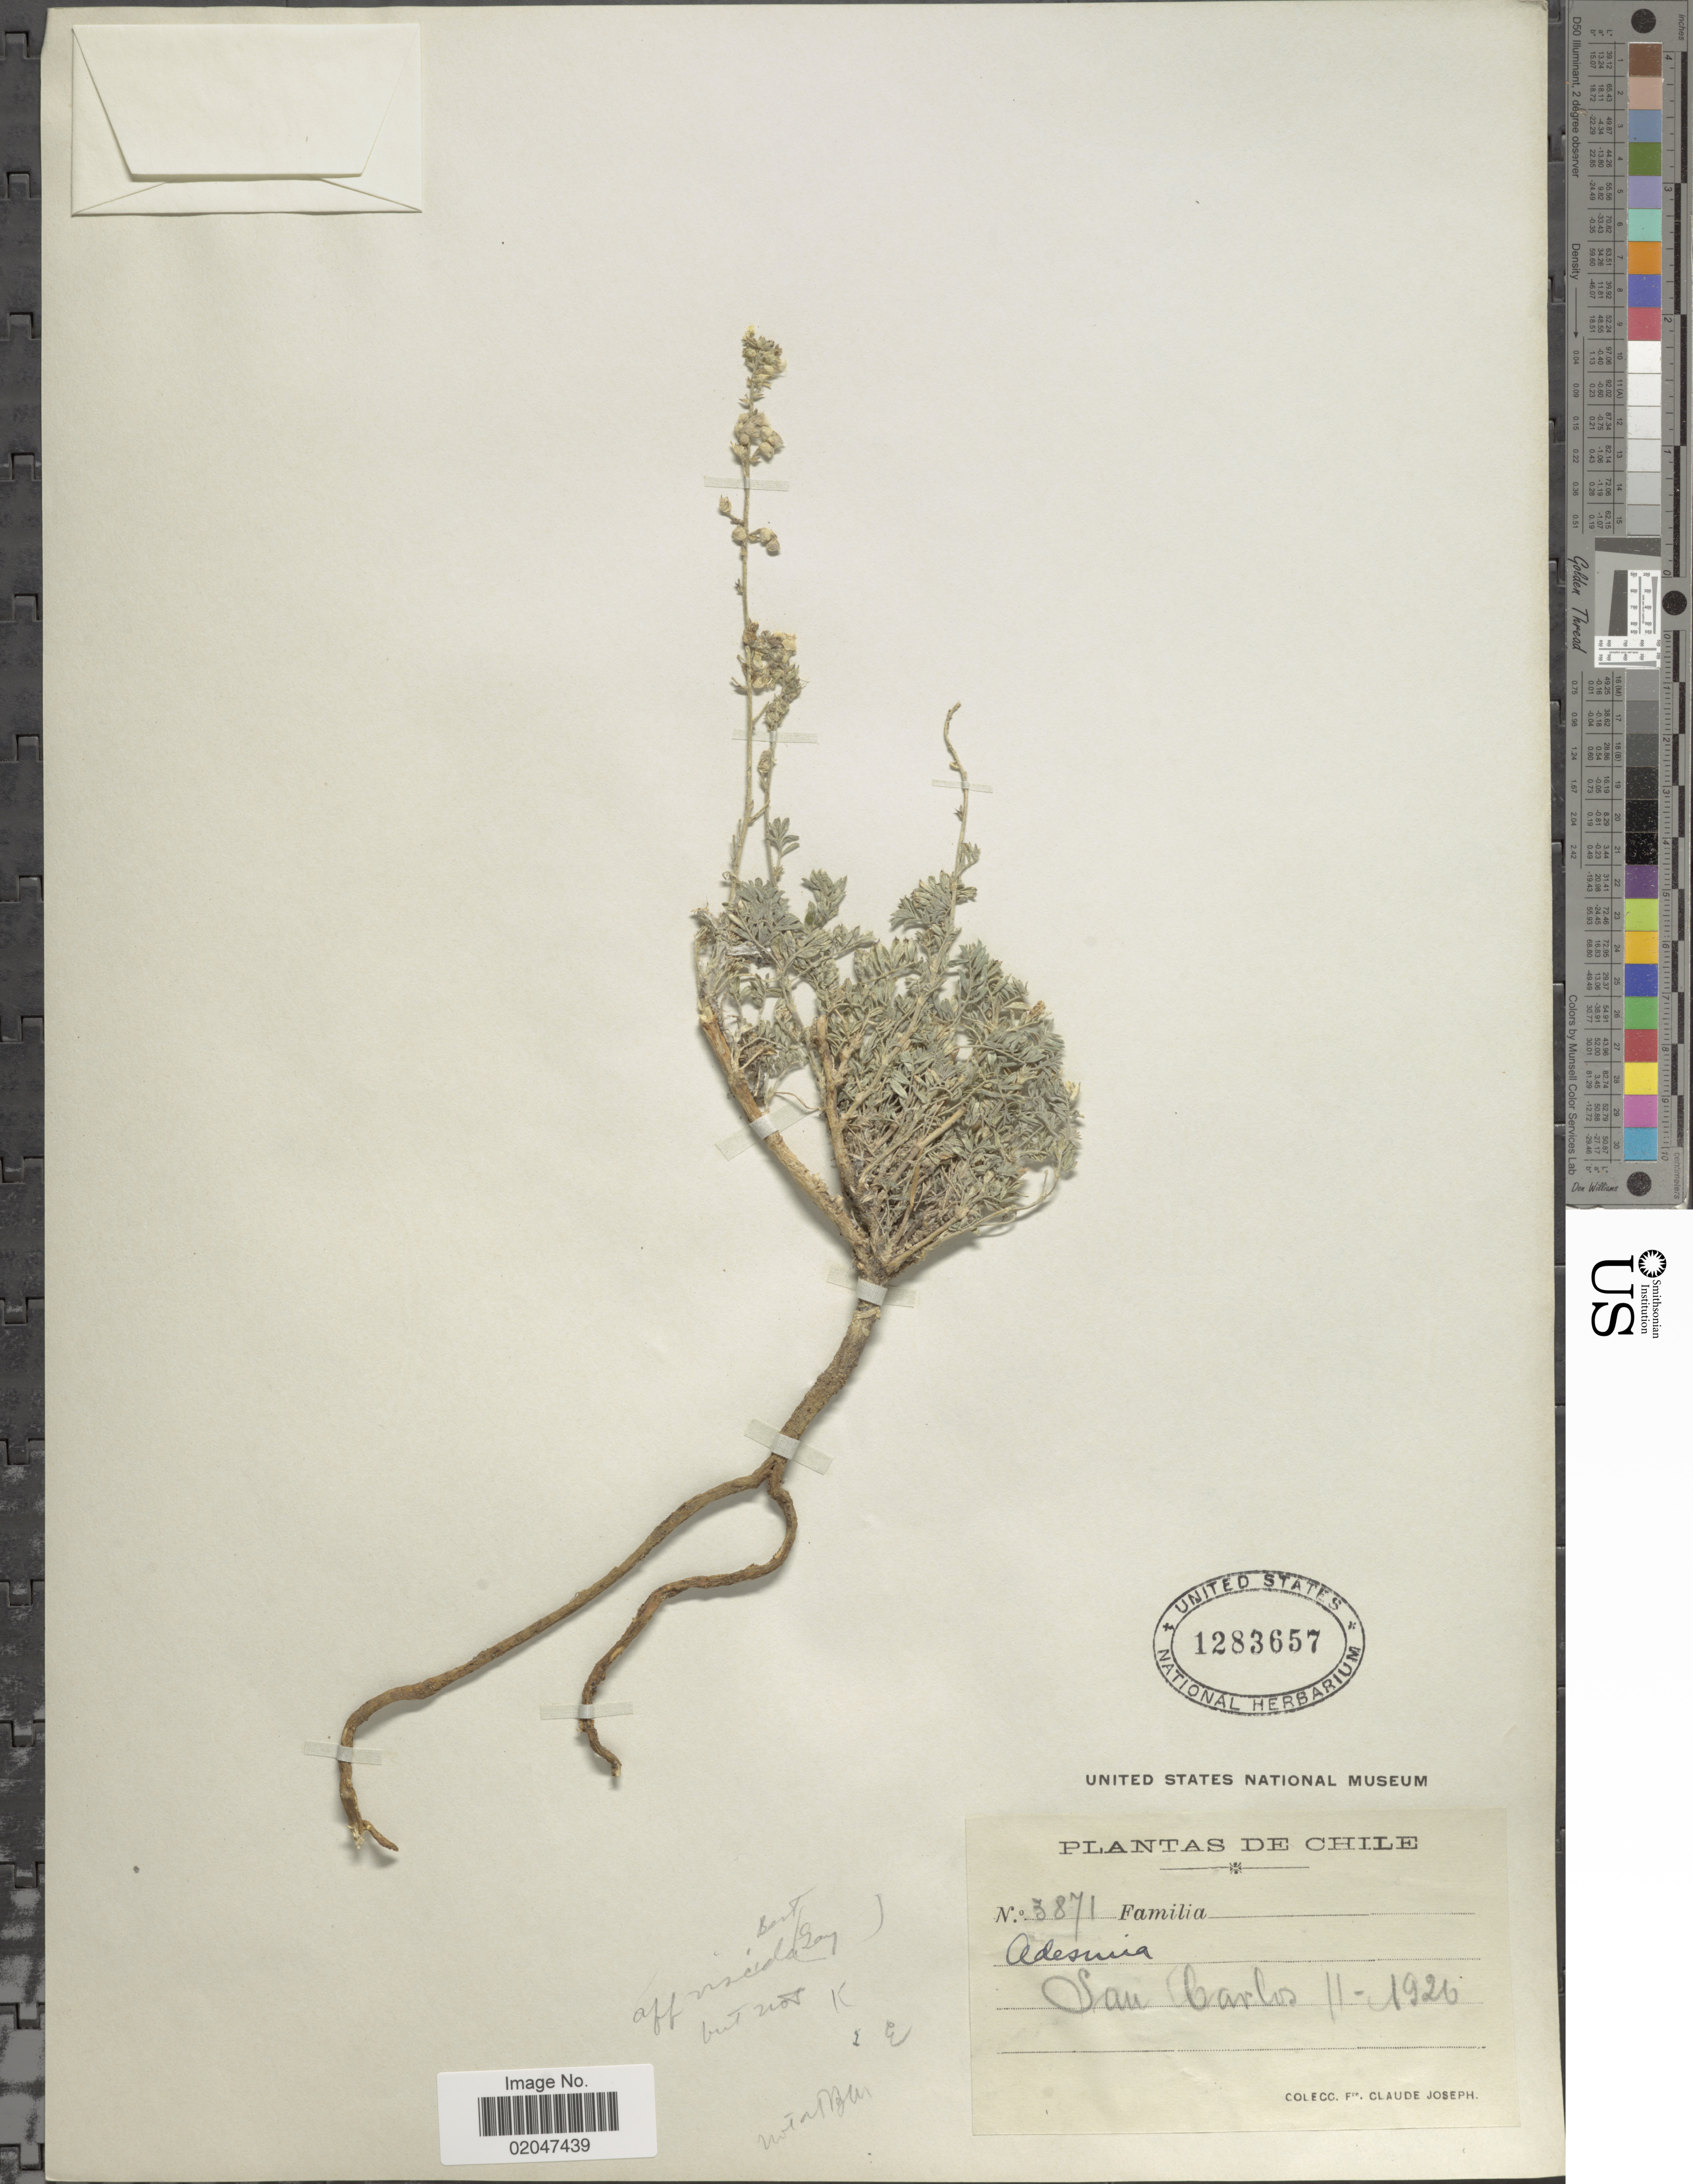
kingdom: Plantae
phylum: Tracheophyta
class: Magnoliopsida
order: Fabales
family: Fabaceae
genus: Adesmia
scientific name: Adesmia sp.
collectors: Bro. Claude-Joseph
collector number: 3871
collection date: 1926-11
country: Chile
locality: San Carlos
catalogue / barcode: US 1283657